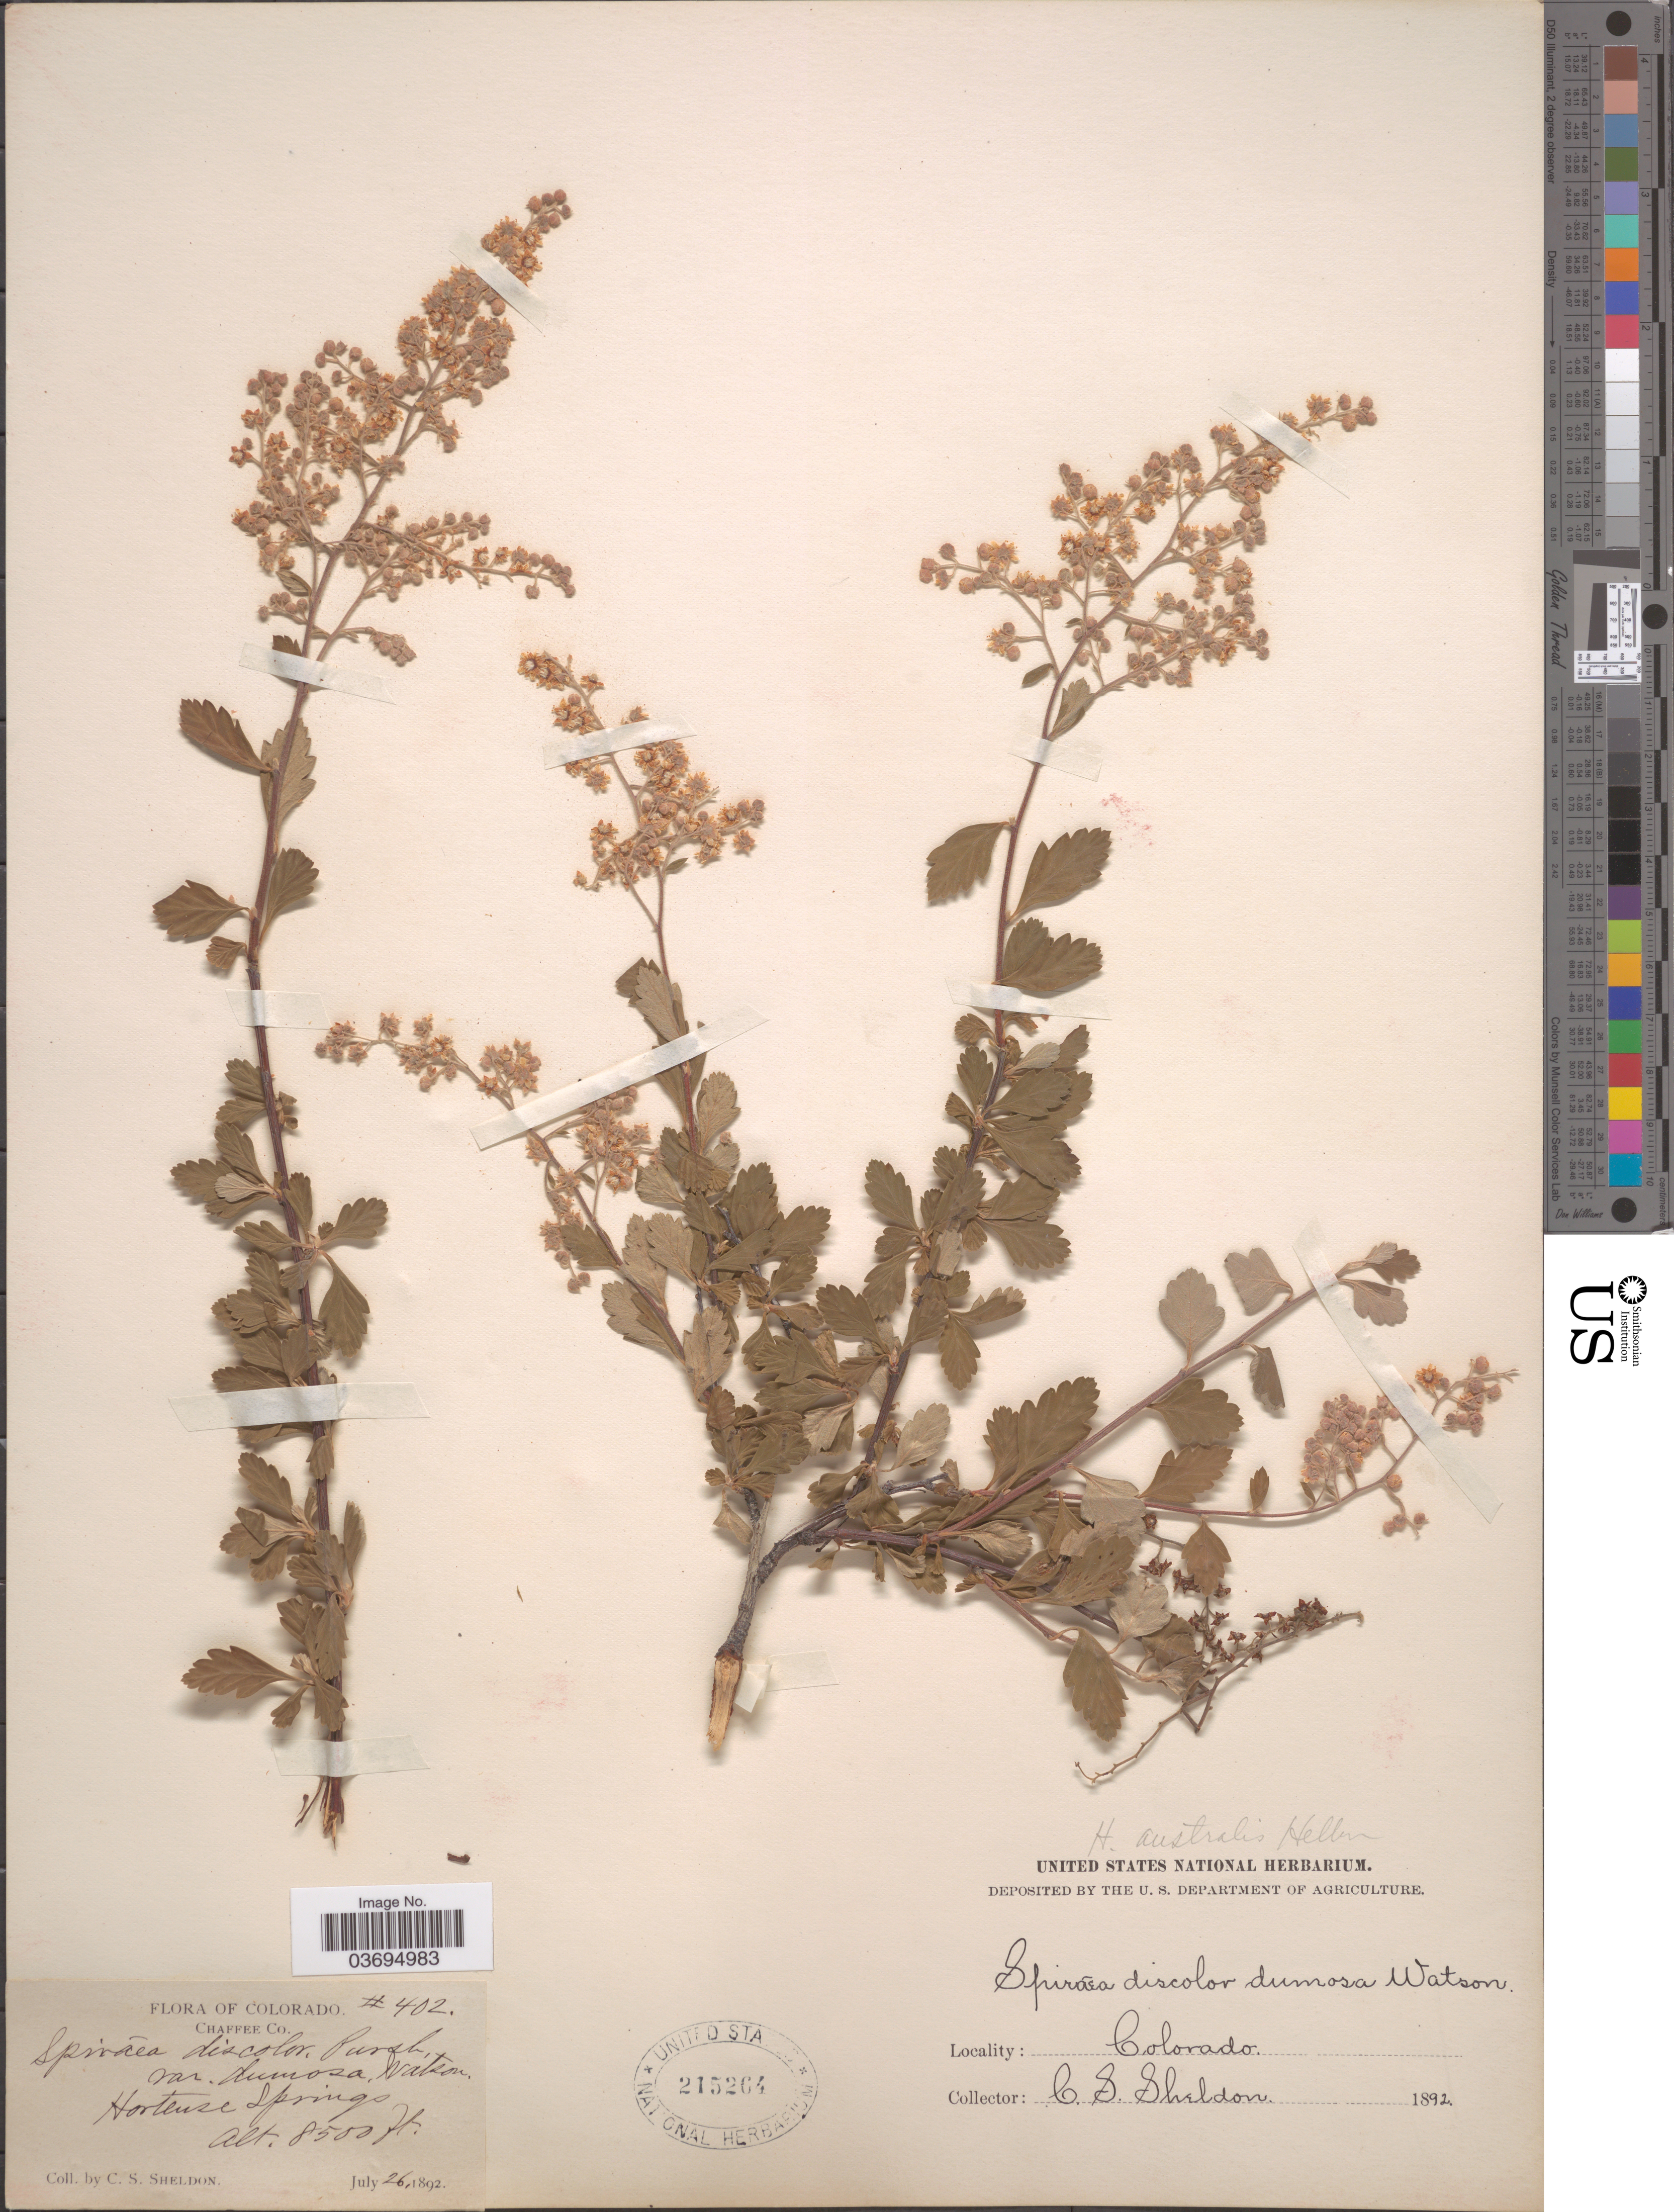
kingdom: Plantae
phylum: Tracheophyta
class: Magnoliopsida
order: Rosales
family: Rosaceae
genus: Holodiscus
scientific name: Holodiscus discolor var. dumosus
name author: Maxim. ex J.M. Coult.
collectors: C. S. Sheldon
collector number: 402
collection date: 1892-07-26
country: United States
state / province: Colorado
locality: Chaffee Co. Hortense Springs.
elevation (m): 2591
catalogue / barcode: US 215264